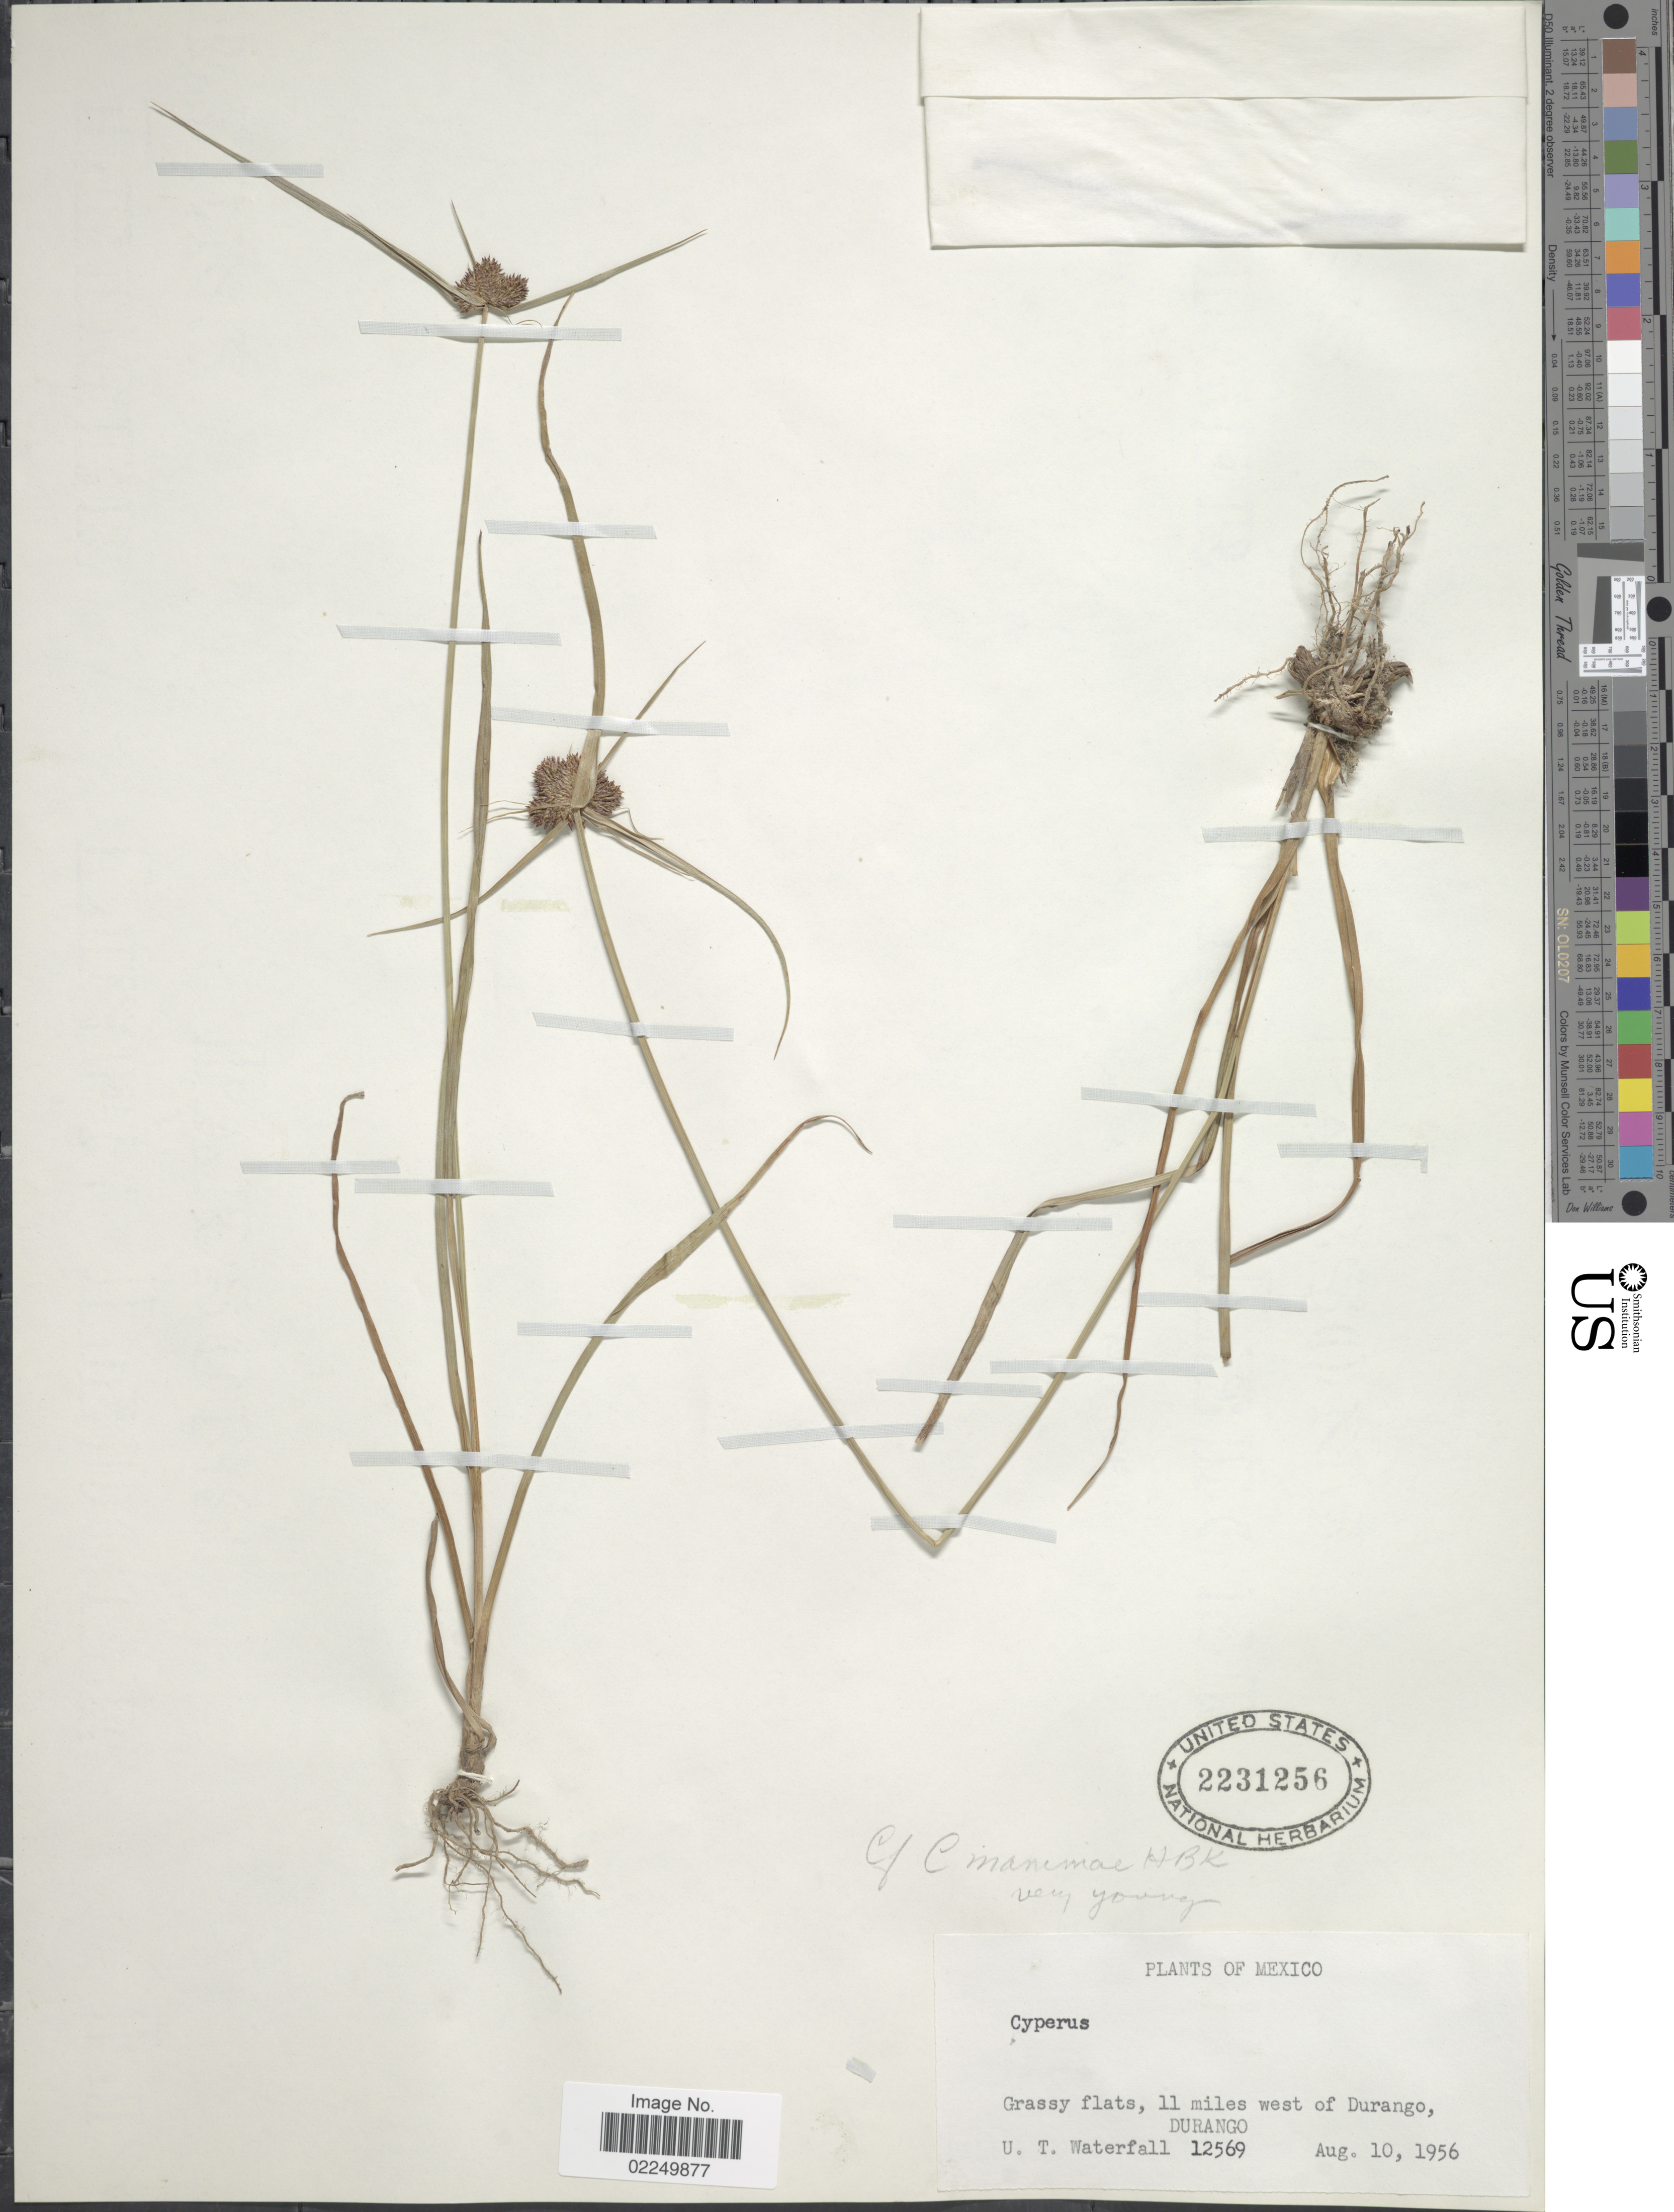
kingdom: Plantae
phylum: Tracheophyta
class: Liliopsida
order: Poales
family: Cyperaceae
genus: Cyperus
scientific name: Cyperus manimae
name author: Kunth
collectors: U. T. Waterfall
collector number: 12569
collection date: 1956-08-10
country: Mexico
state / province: Durango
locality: Grassy flats, 11 miles west of Durango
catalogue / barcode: US 2231256